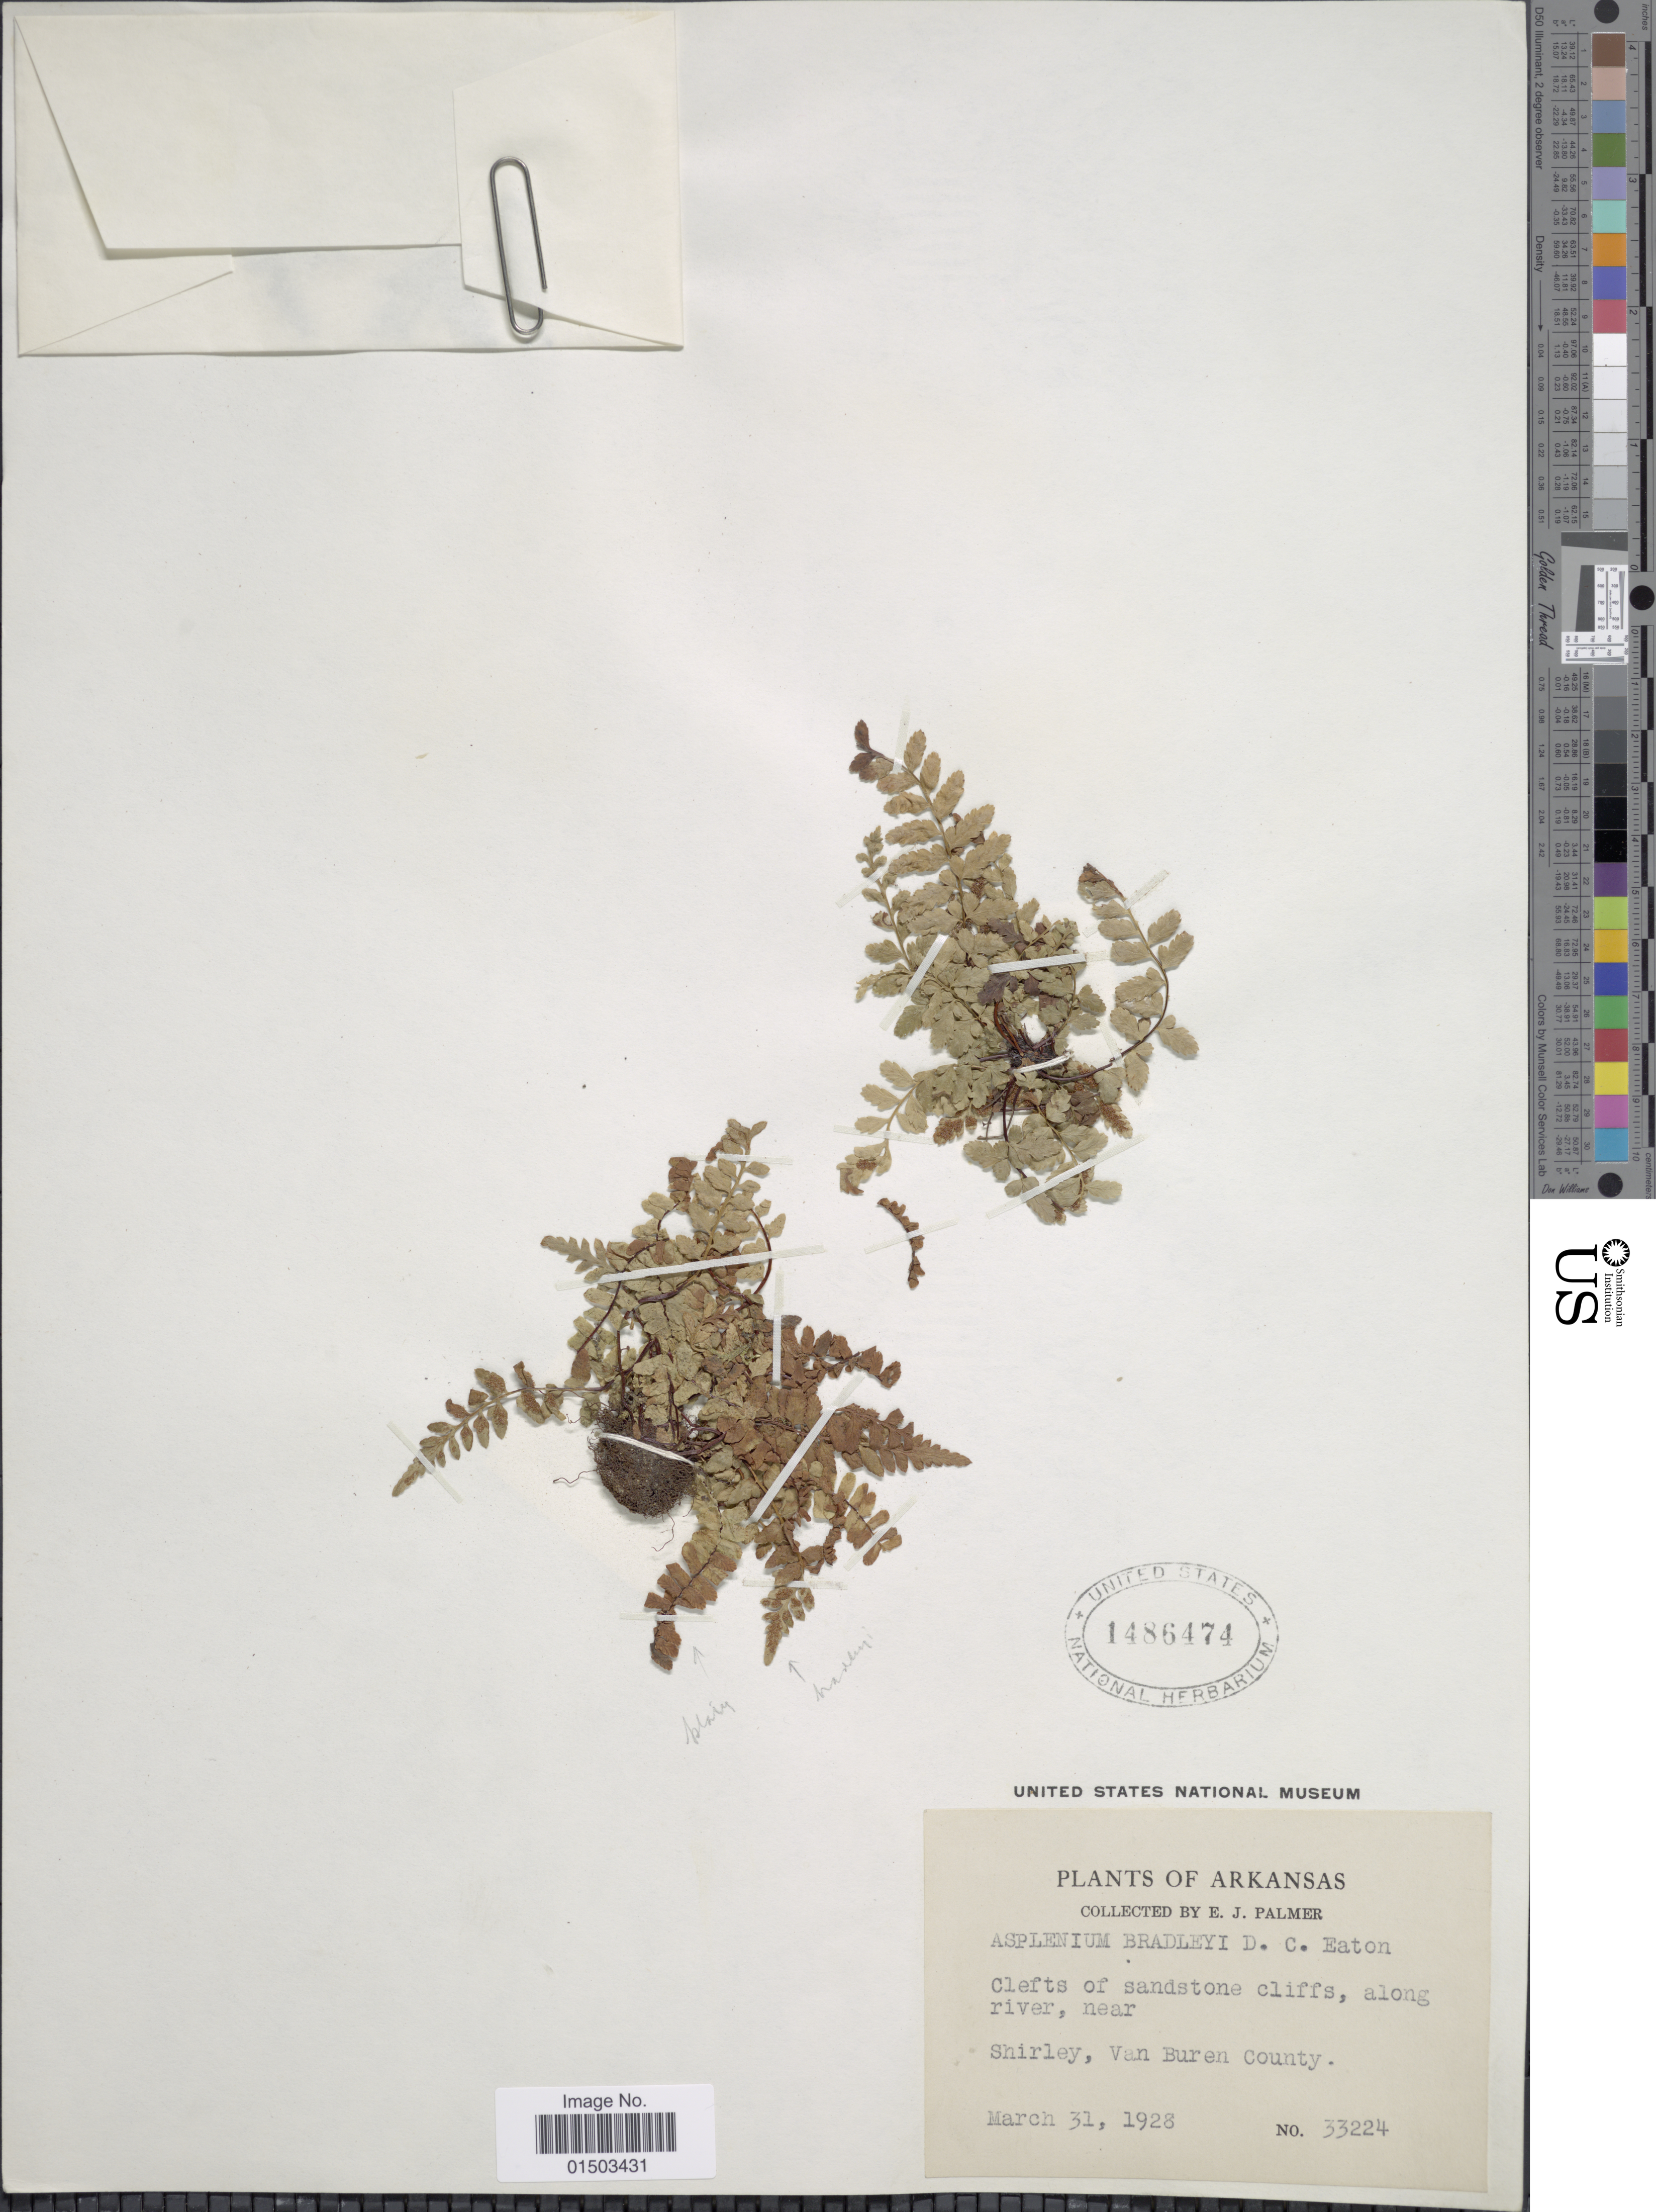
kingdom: Plantae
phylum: Tracheophyta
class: Polypodiopsida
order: Polypodiales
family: Aspleniaceae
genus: Asplenium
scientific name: Asplenium bradleyi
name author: D.C. Eaton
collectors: E. J. Palmer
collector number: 33224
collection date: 1928-03-31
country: United States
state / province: Arkansas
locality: Arkansas. Shirley, Van Buren County.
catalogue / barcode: US 1486474